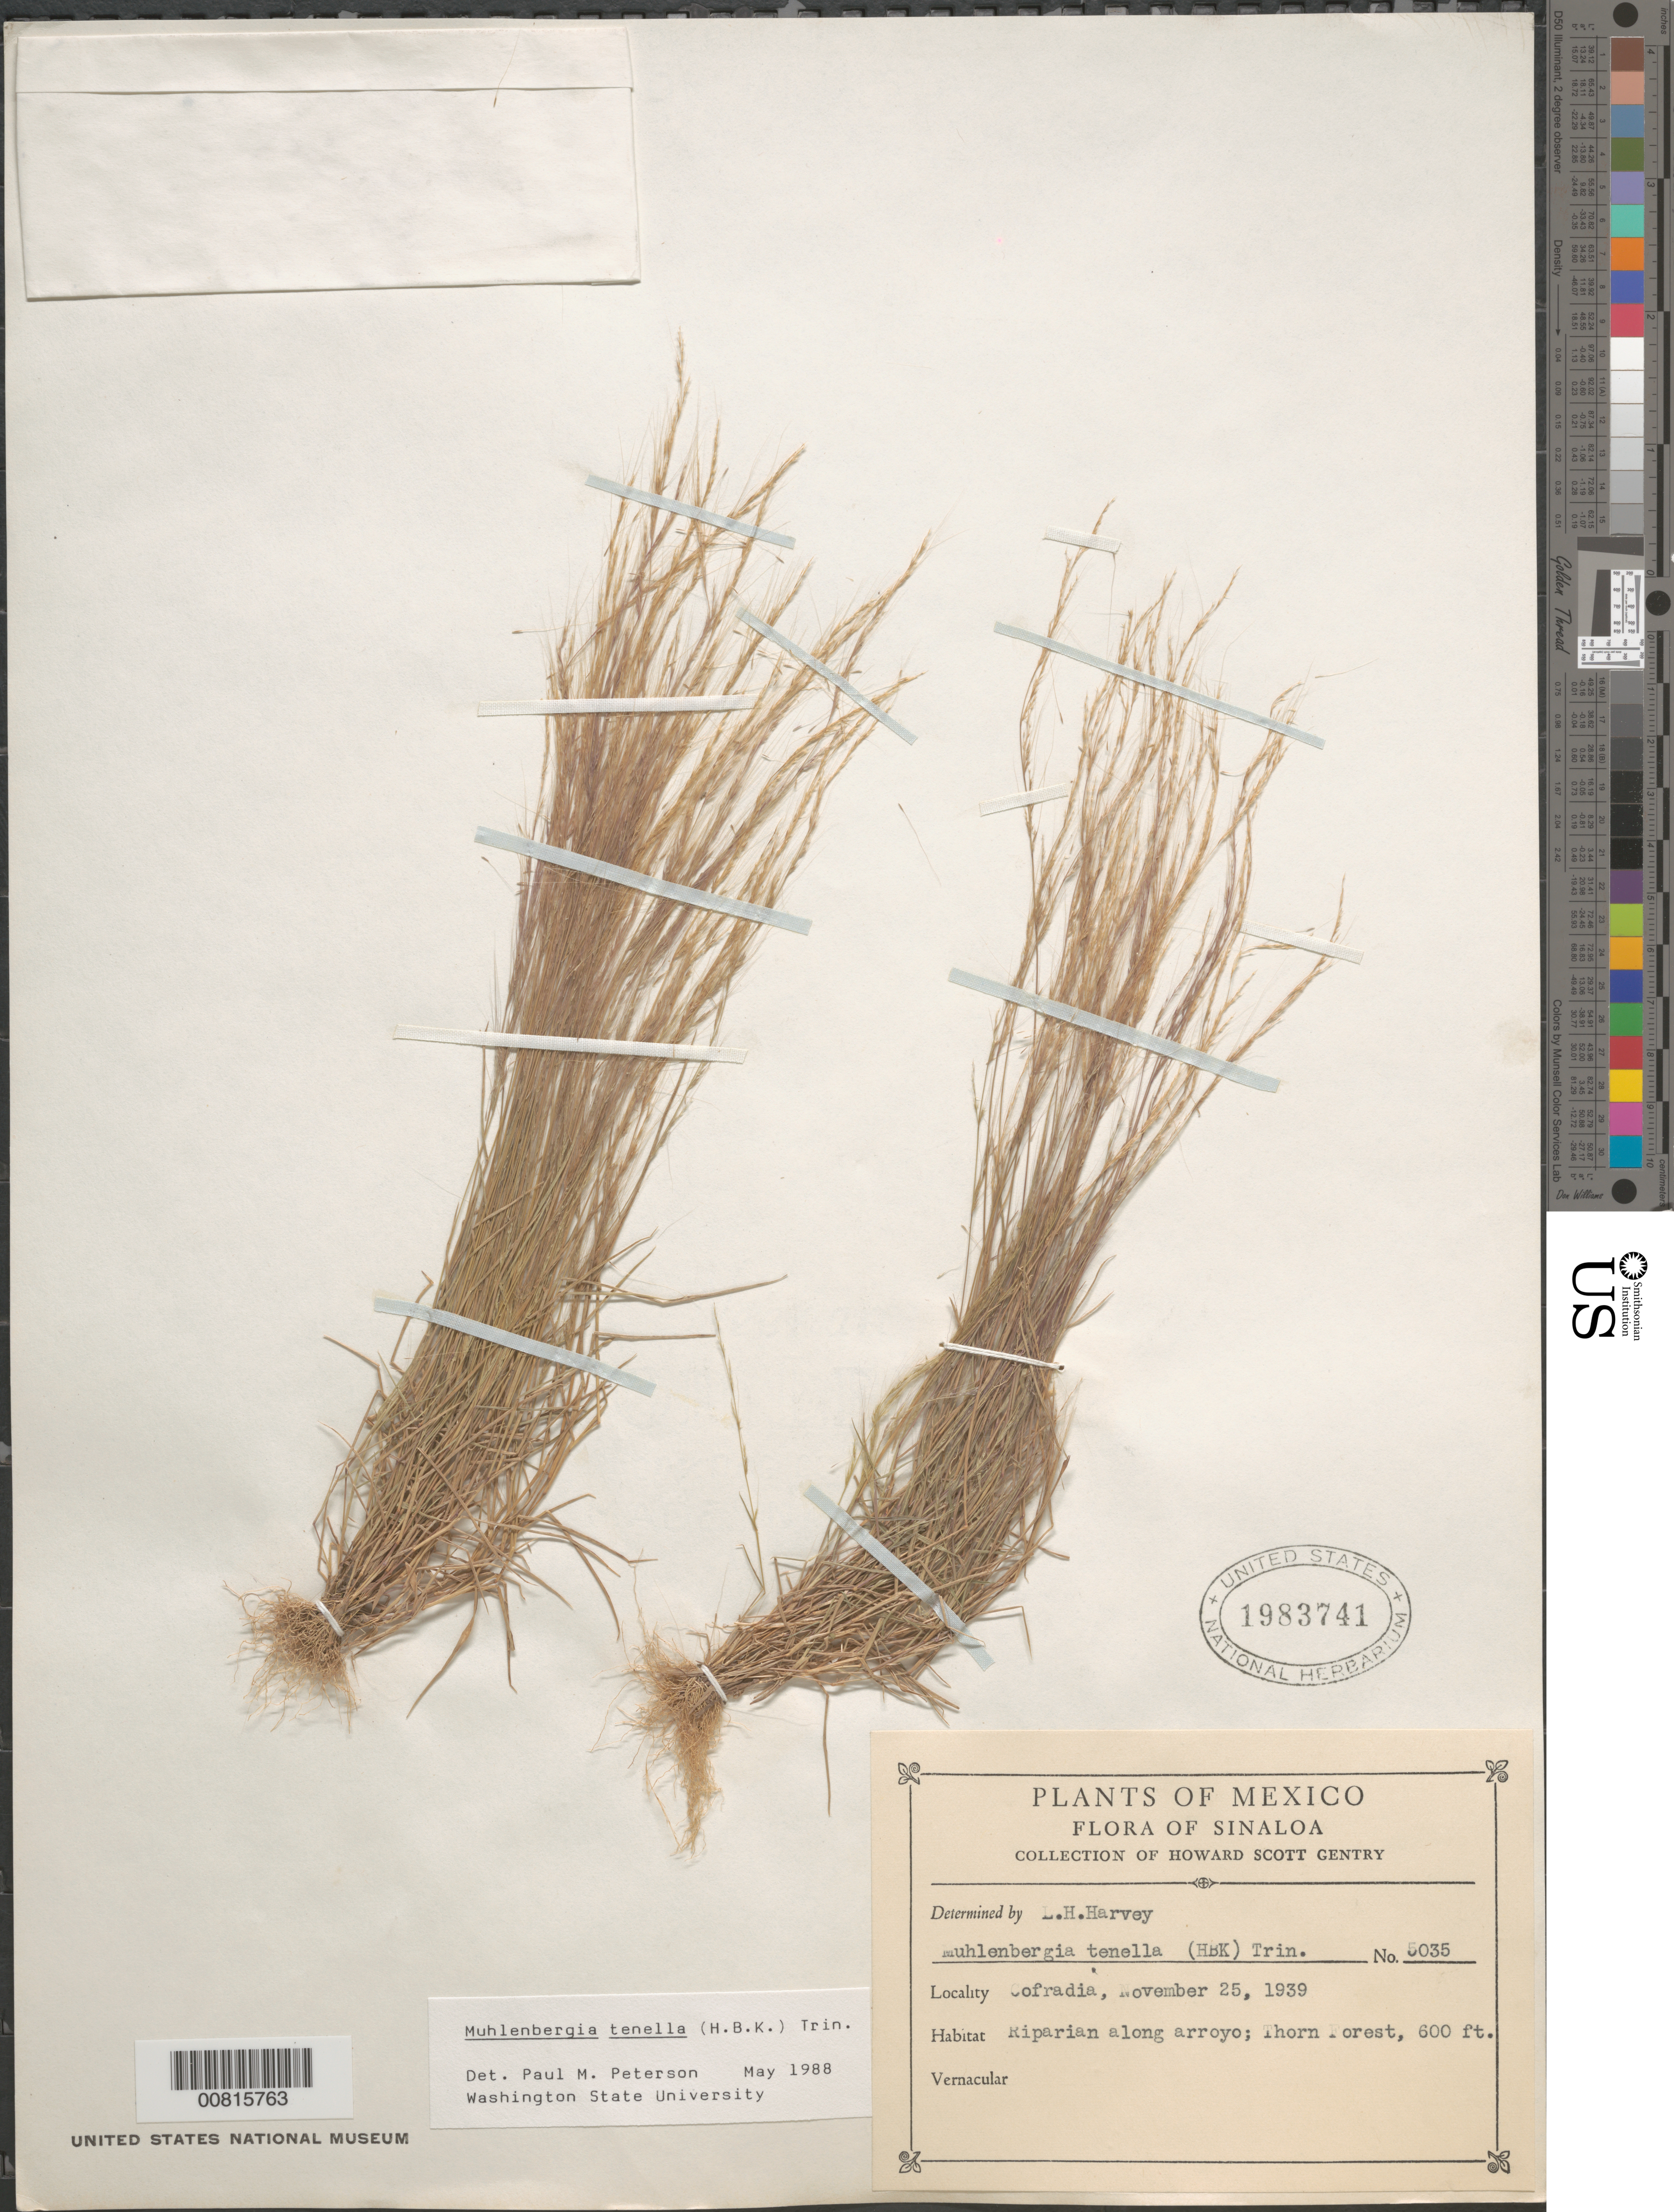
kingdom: Plantae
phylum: Tracheophyta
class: Liliopsida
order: Poales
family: Poaceae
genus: Muhlenbergia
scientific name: Muhlenbergia tenella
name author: (Kunth) Trin.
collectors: L. H. Harvey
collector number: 5035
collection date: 1939-11-25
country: Mexico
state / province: Sinaloa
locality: Cofradia, Sin.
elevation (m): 183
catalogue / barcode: US 1983741